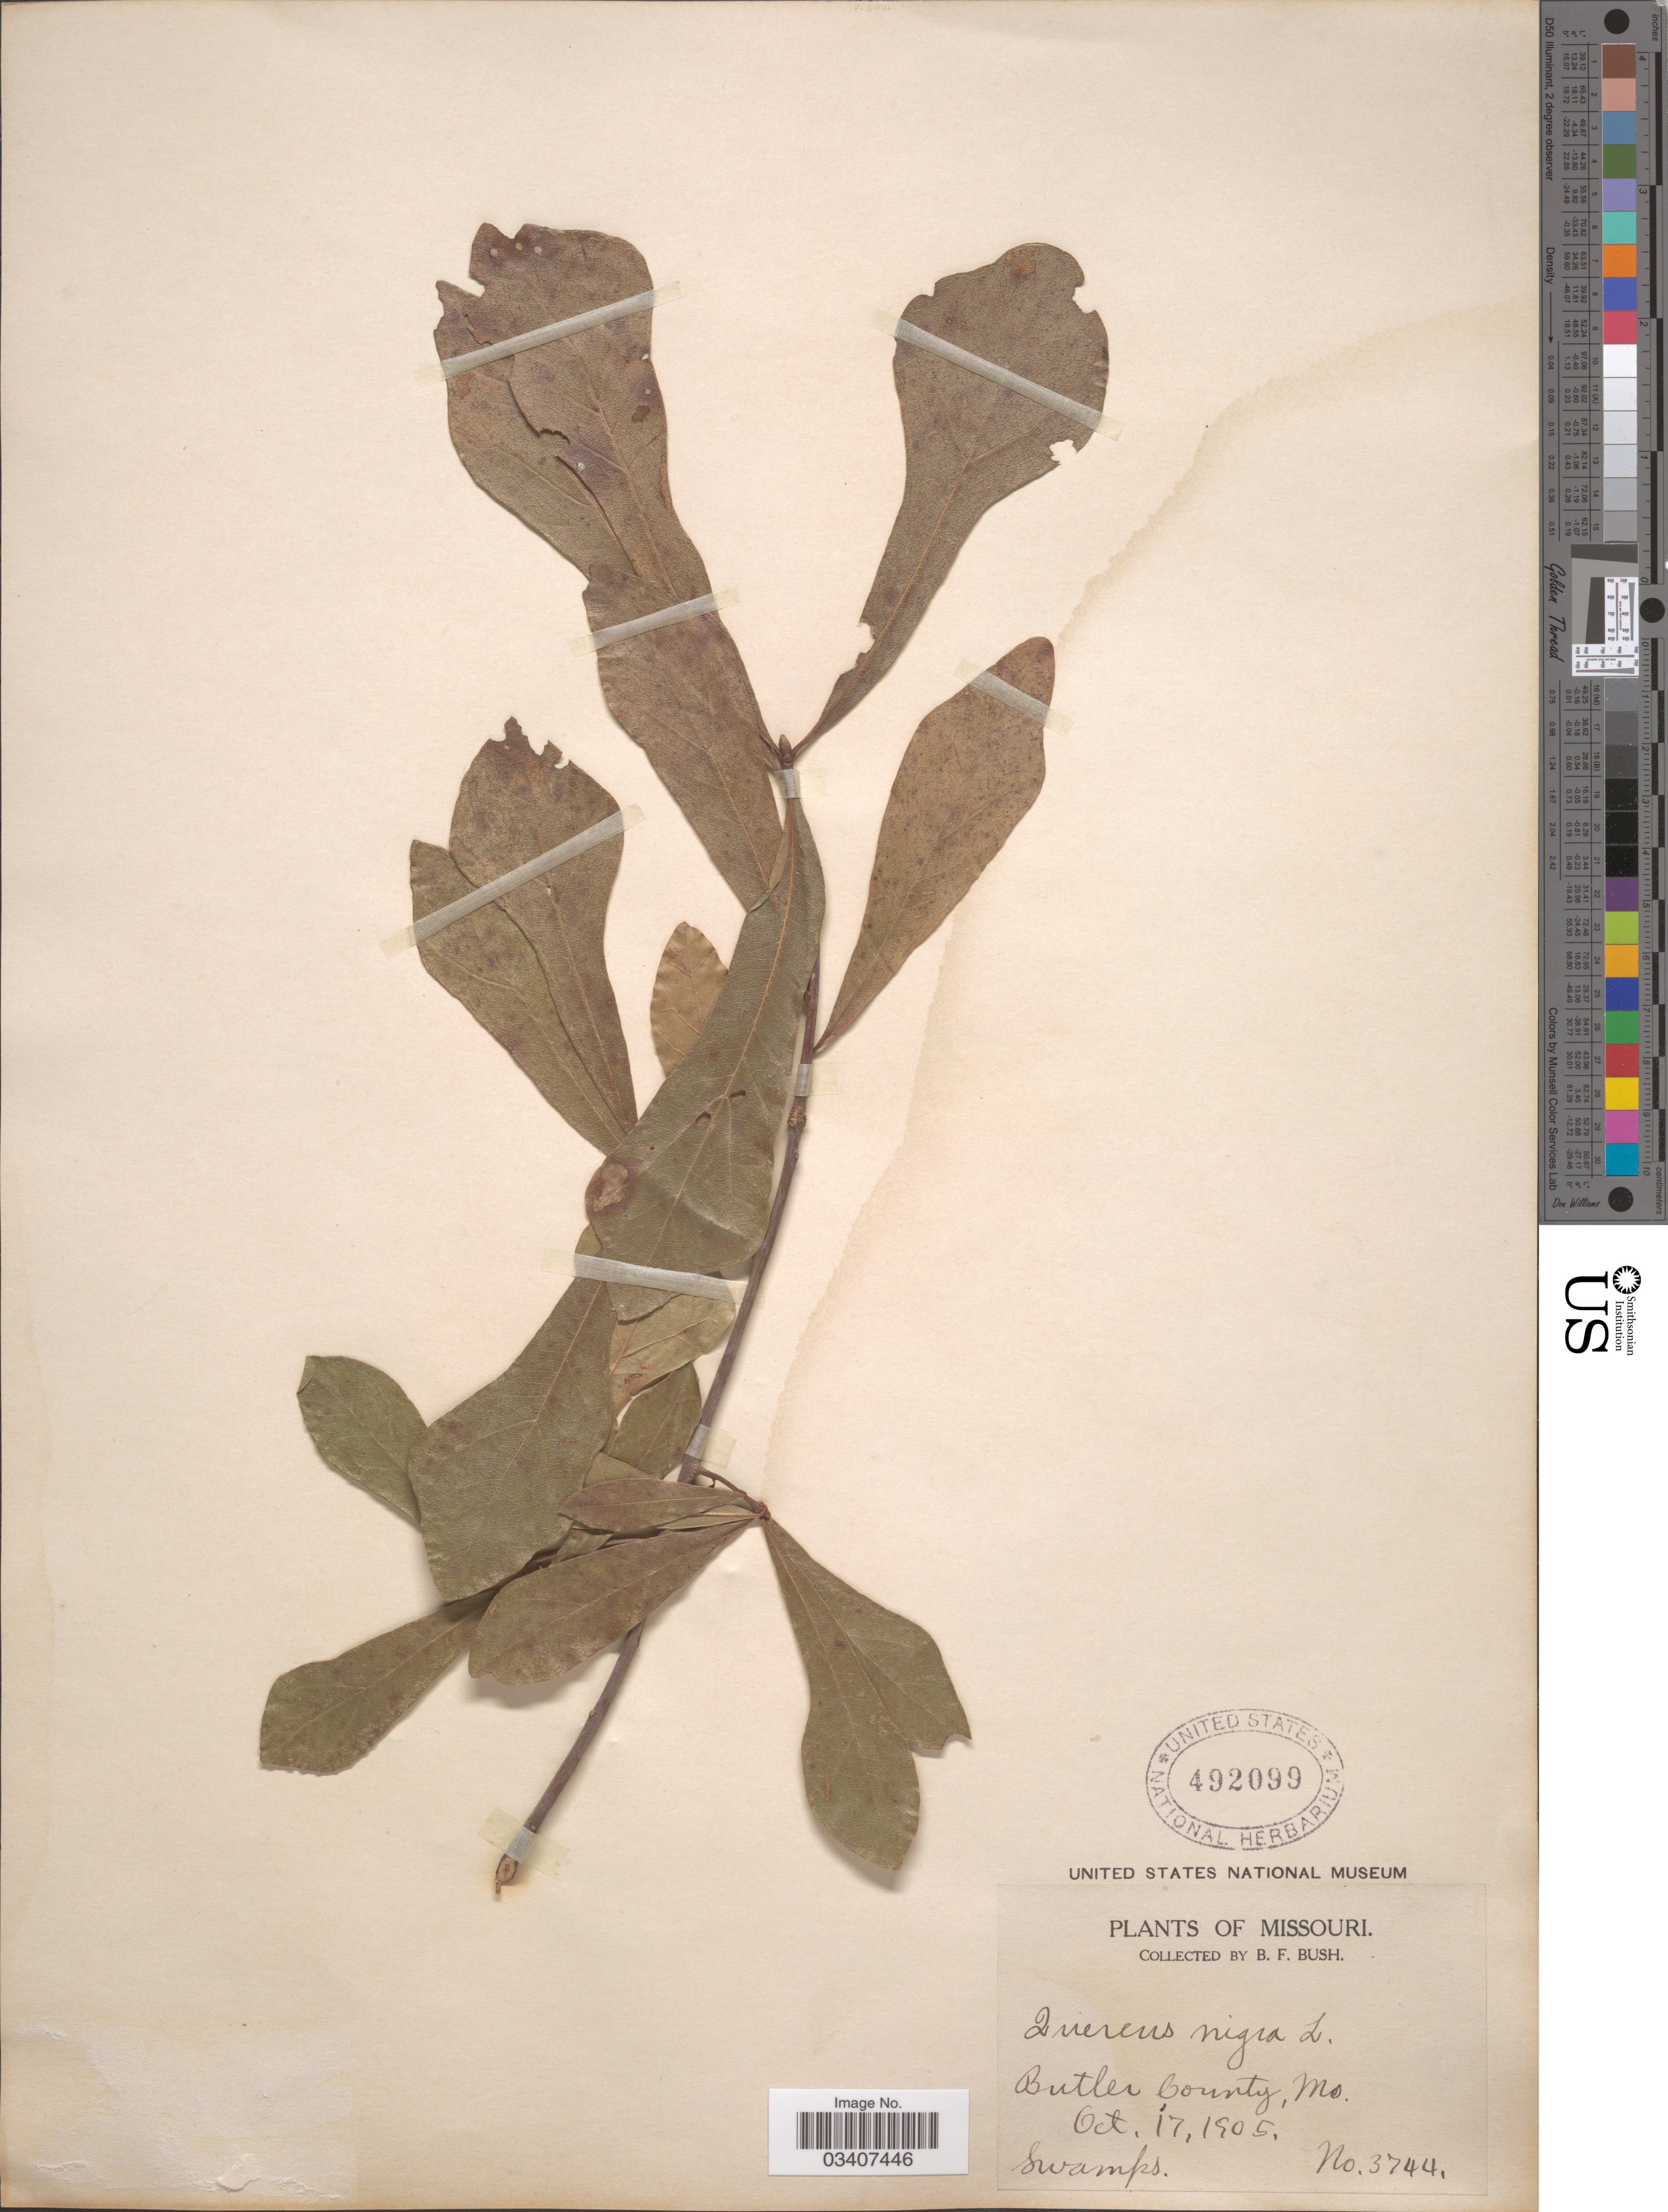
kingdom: Plantae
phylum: Tracheophyta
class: Magnoliopsida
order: Fagales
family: Fagaceae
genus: Quercus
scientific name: Quercus nigra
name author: L.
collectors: B. F. Bush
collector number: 3744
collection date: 1905-10-17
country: United States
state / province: Missouri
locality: Butler County.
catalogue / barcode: US 492099